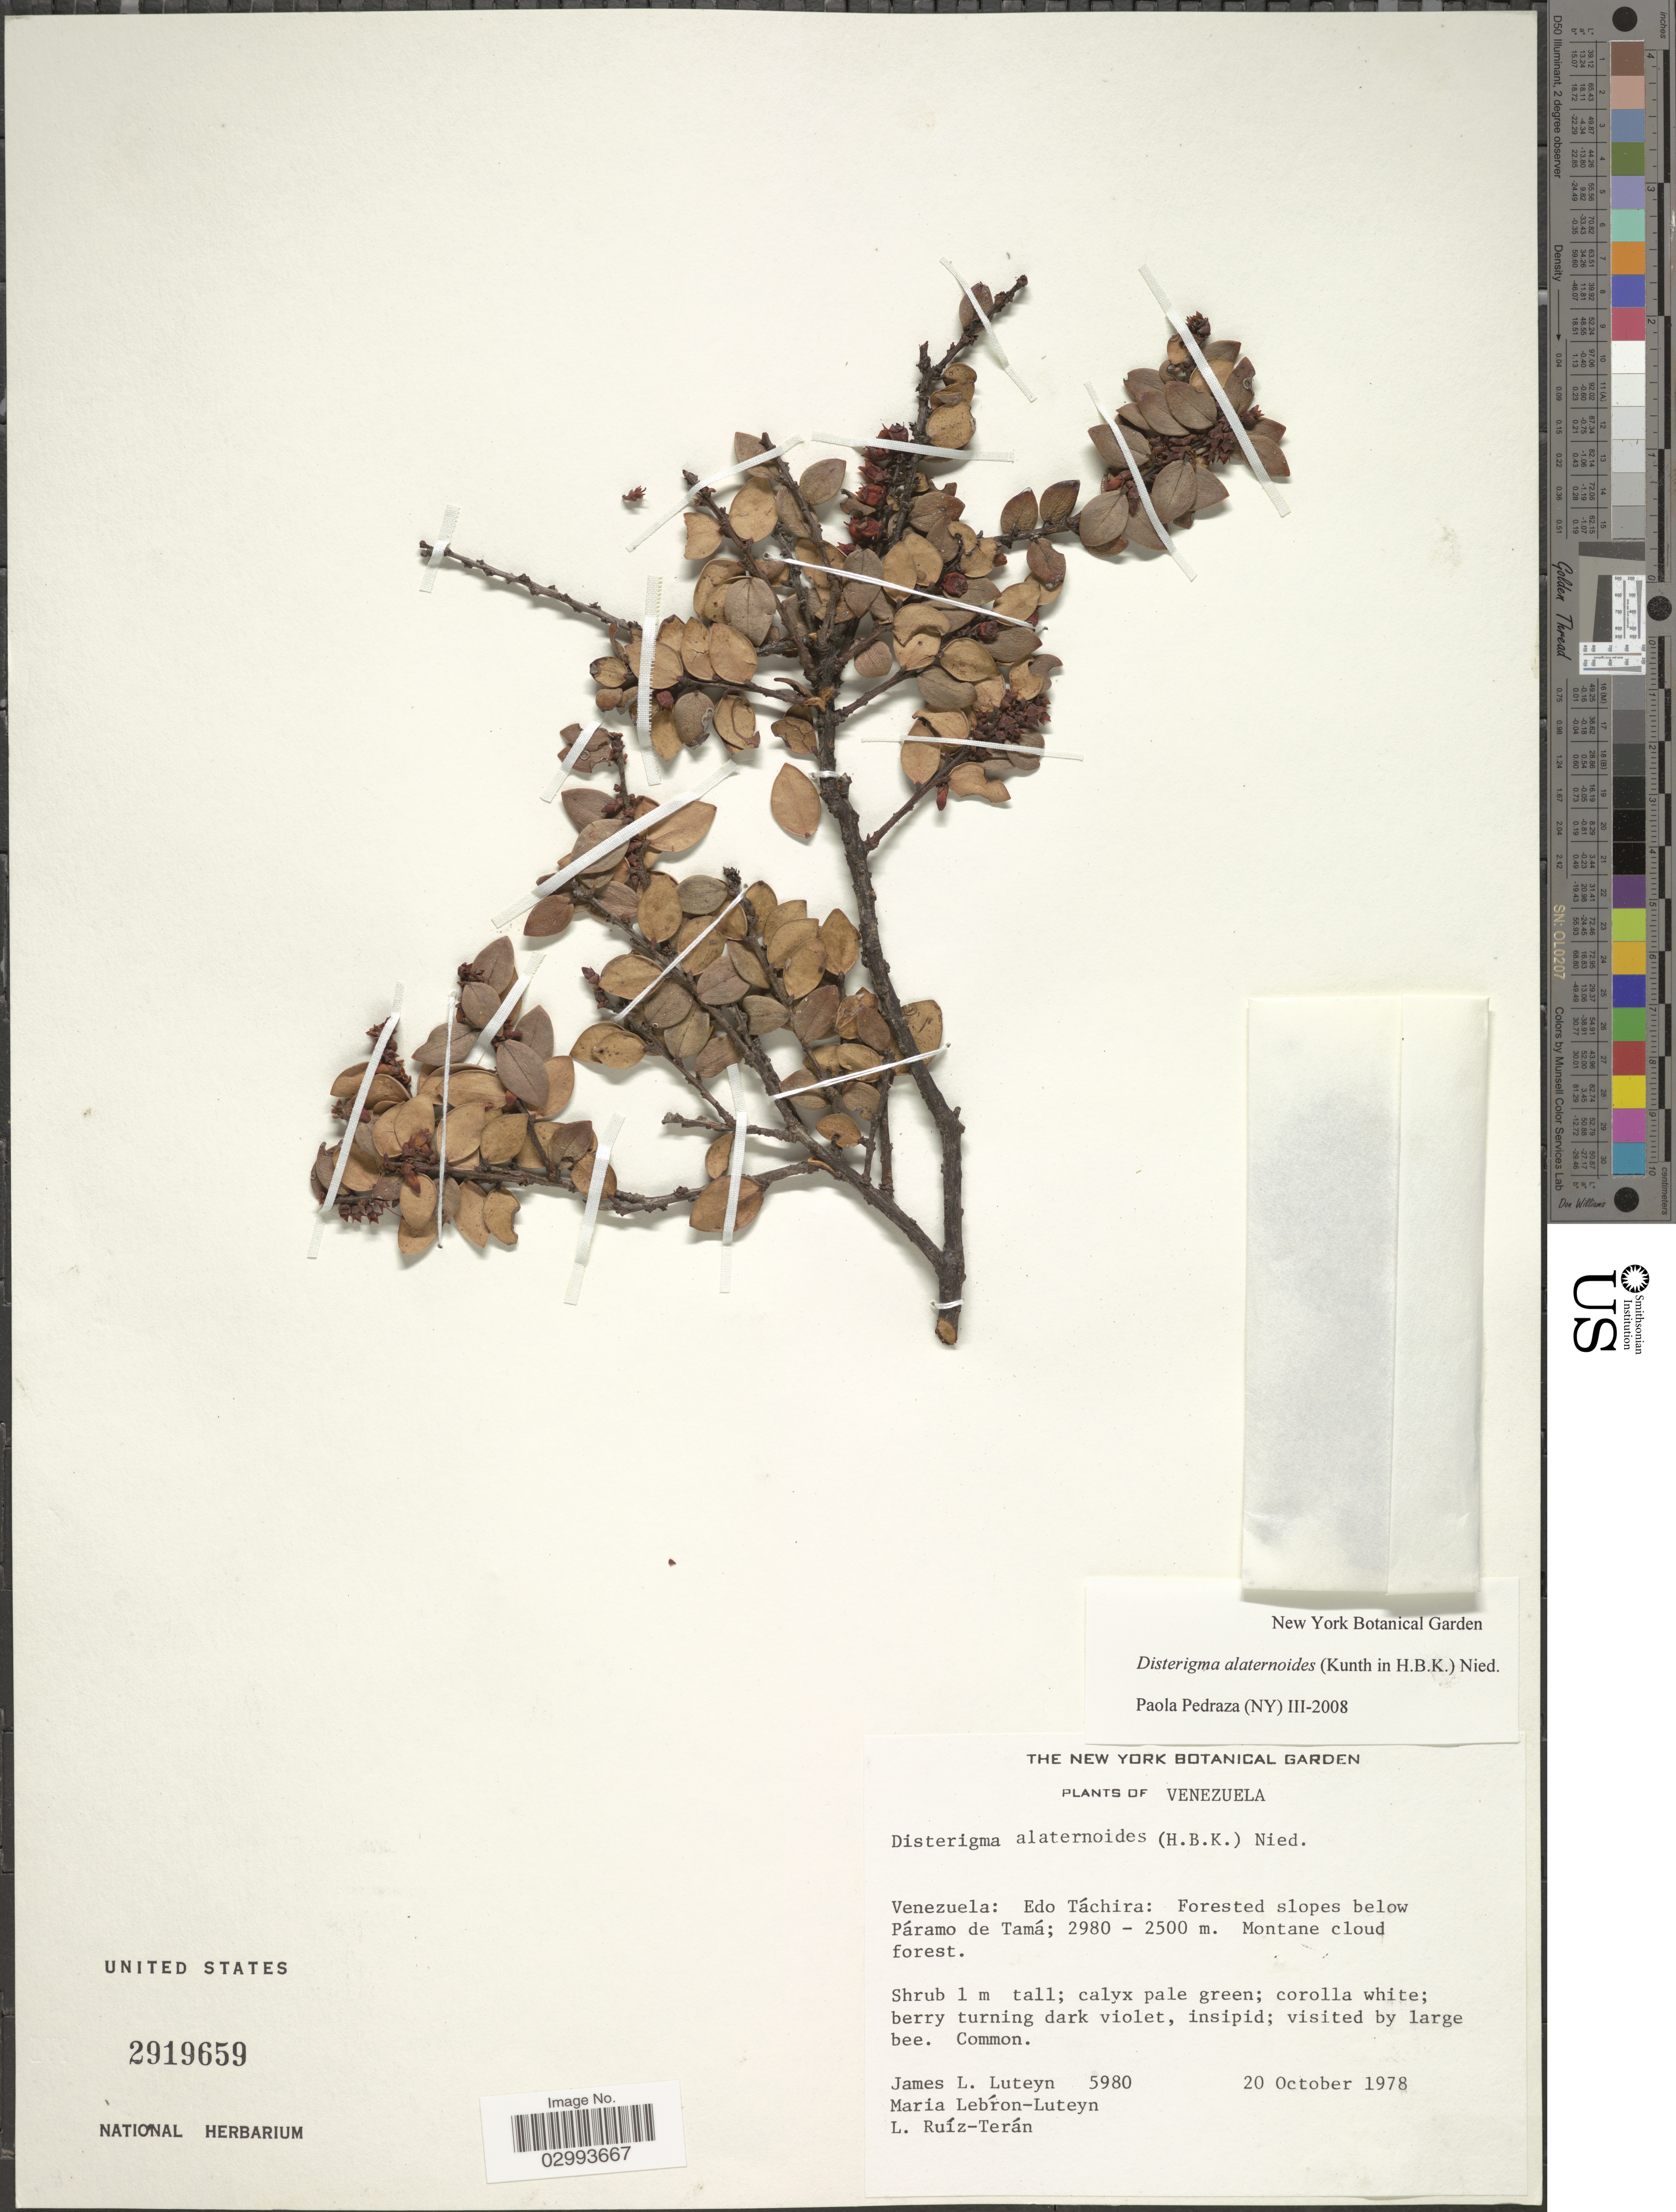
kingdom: Plantae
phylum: Tracheophyta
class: Magnoliopsida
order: Ericales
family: Ericaceae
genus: Disterigma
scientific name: Disterigma alaternoides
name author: (Kunth) Nied.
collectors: J. L. Luteyn, M. L. Lebrón-Luteyn & L. E. Ruíz-Terán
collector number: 5980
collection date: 1978-10-20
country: Venezuela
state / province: Tachira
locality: Forested slopes below Páramo de Tamá.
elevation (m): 2500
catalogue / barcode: US 2919659